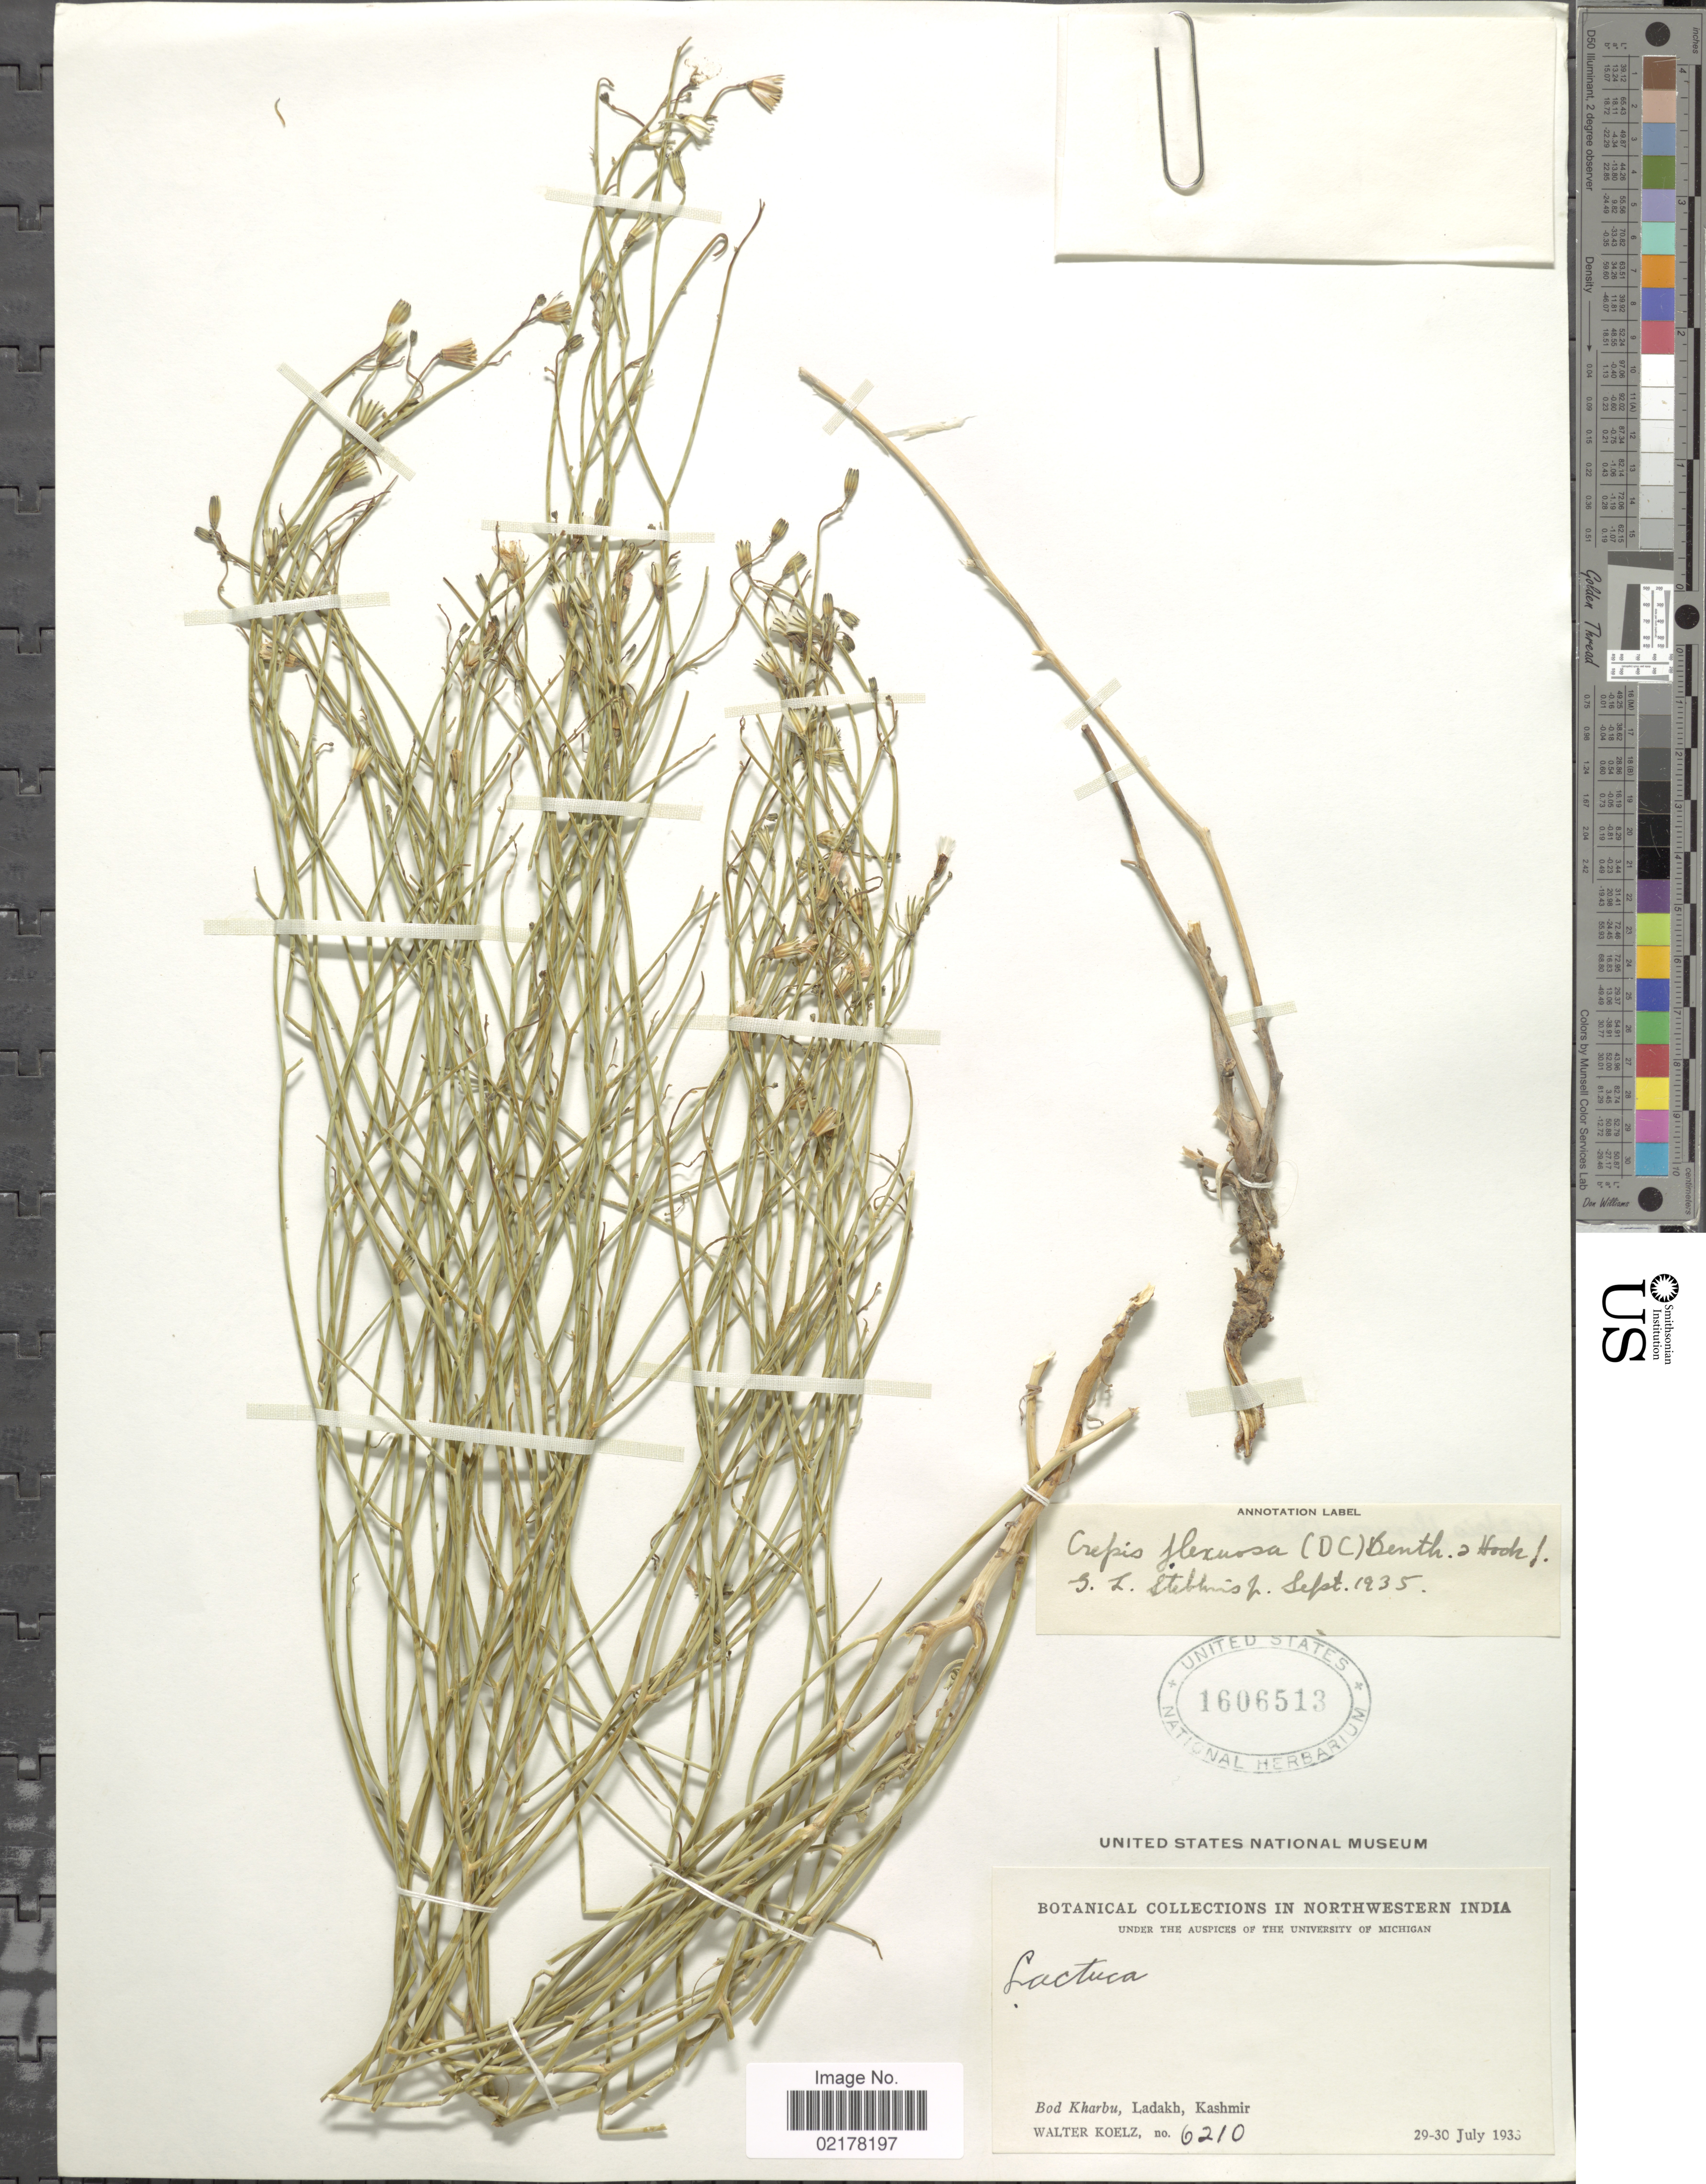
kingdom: Plantae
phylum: Tracheophyta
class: Magnoliopsida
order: Asterales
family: Asteraceae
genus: Askellia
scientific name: Askellia flexuosa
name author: (Ledeb.) W.A. Weber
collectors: W. N. Koelz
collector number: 6210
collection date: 1933-07-29/1933-07-30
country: India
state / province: Jammu and Kashmir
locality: Northwestern India. Bod Kharbu, Ladakh, Kashmir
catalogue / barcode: US 1606513